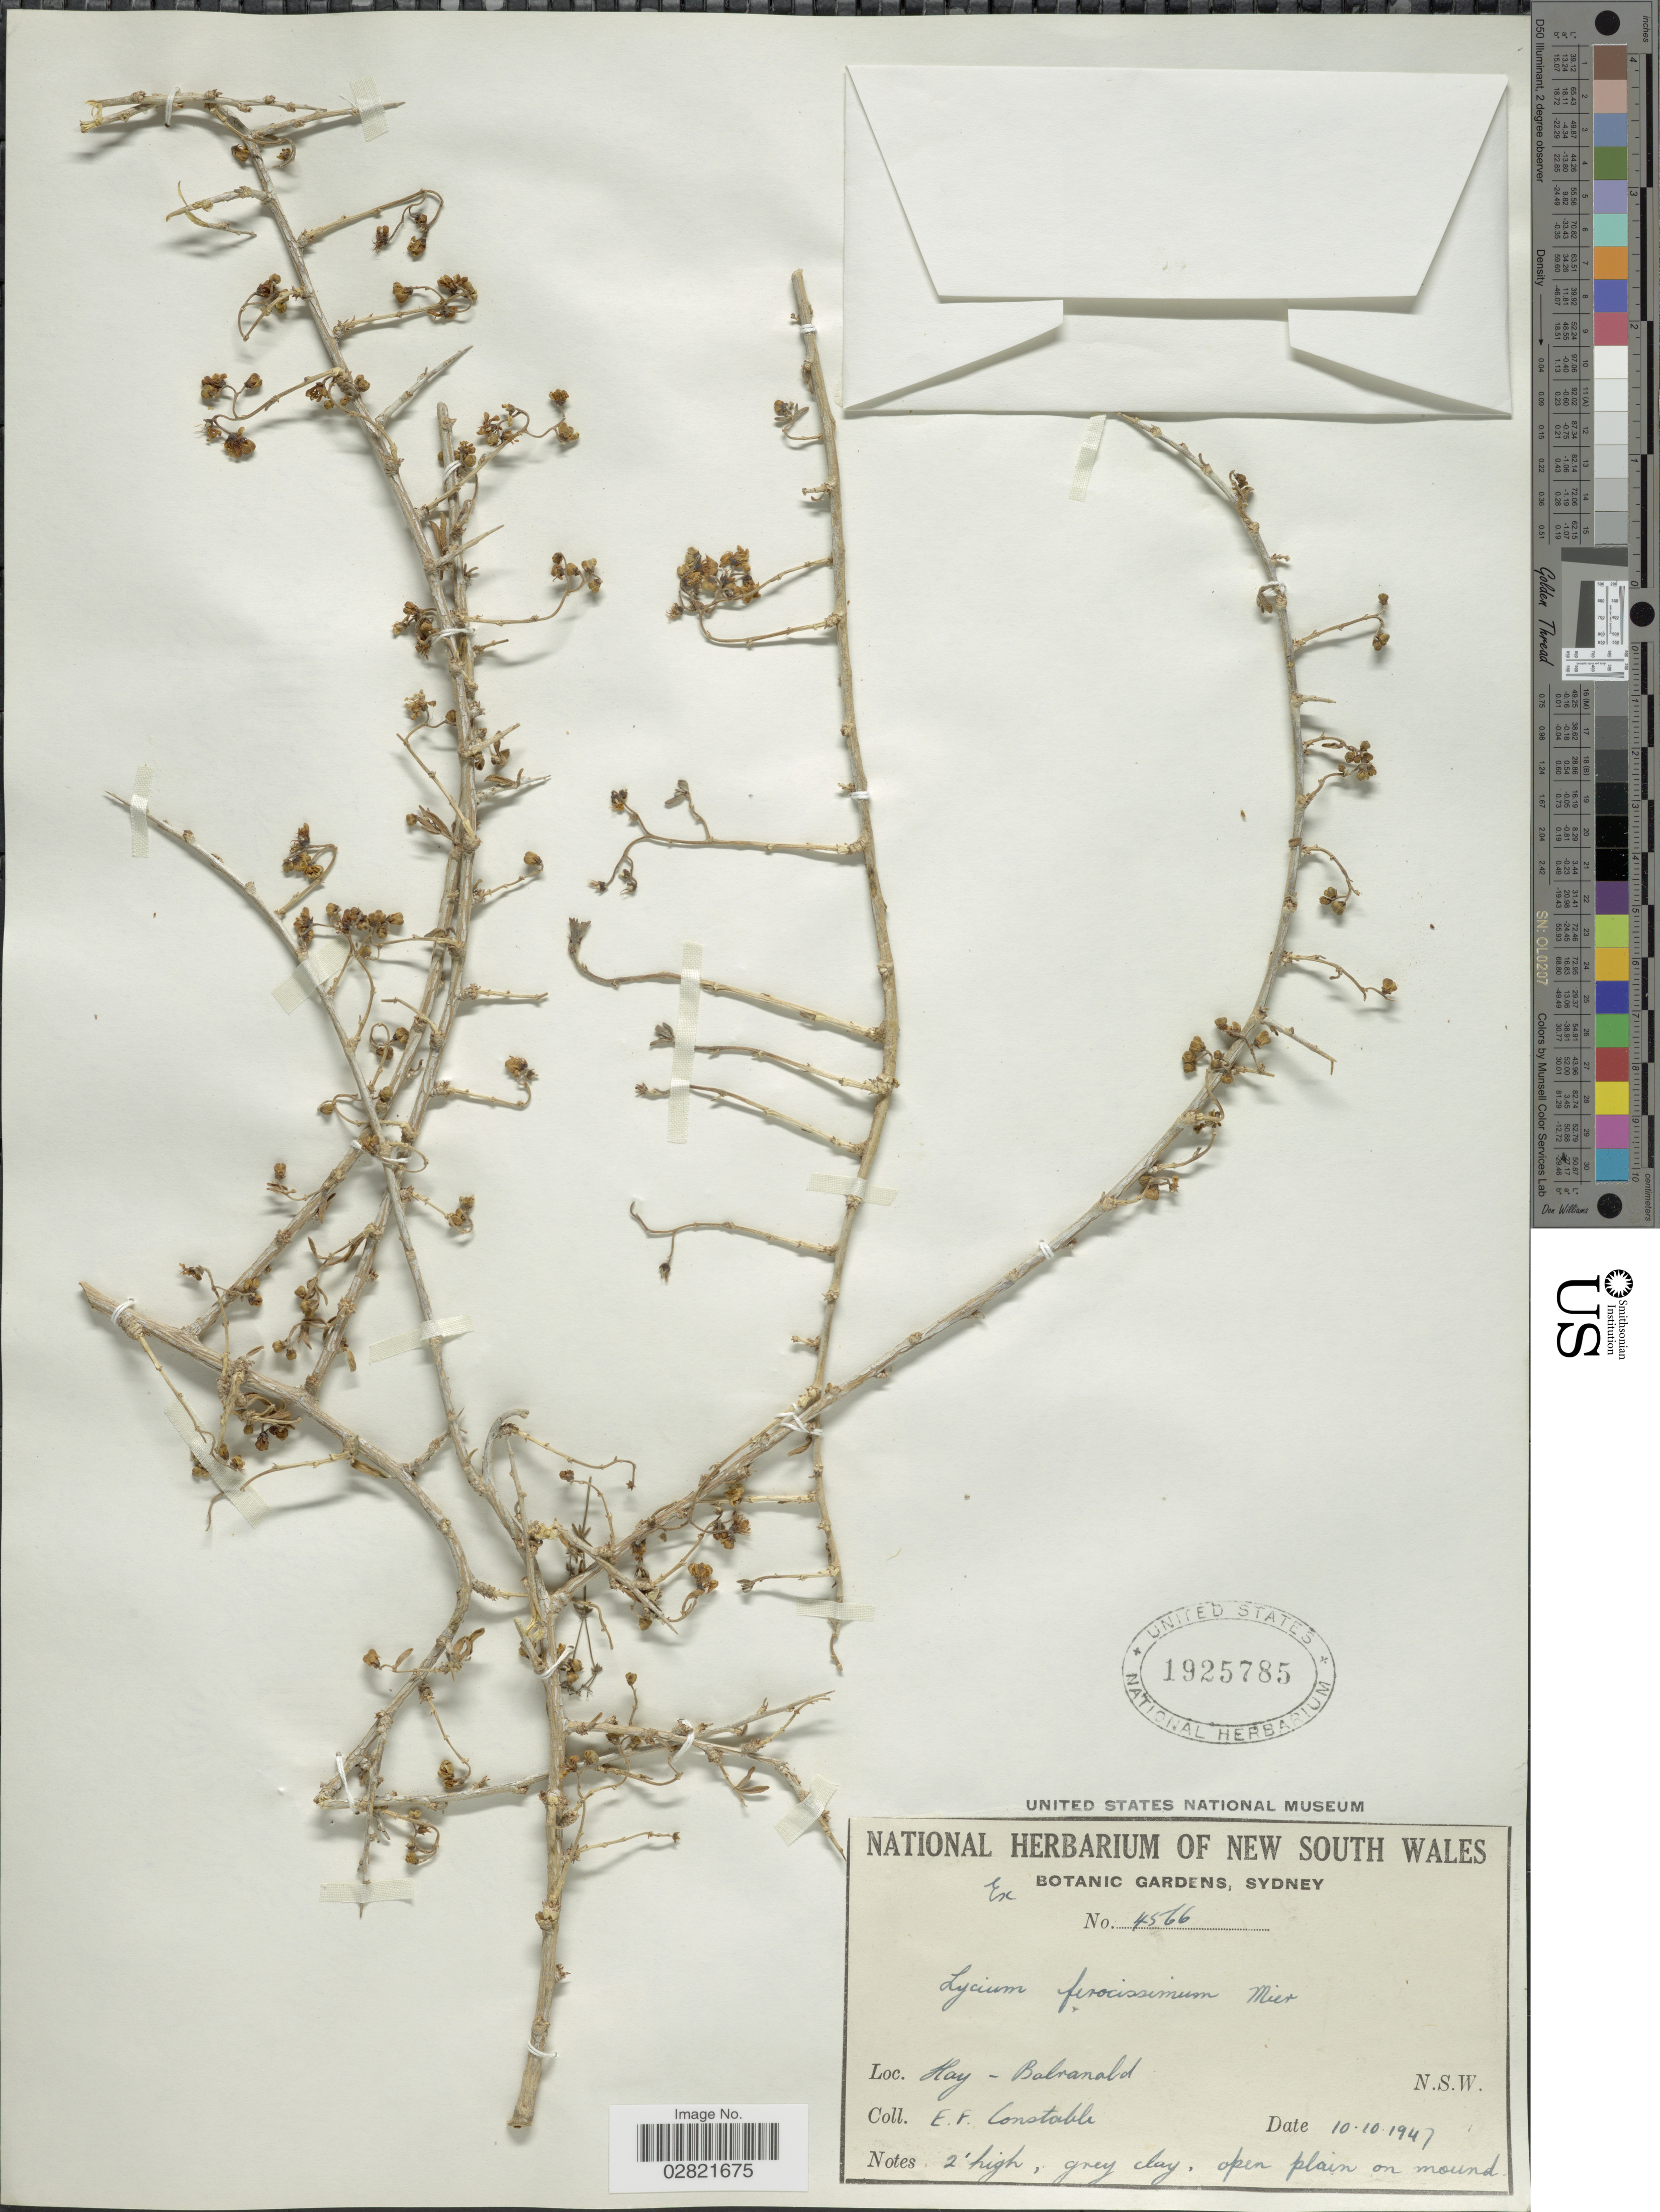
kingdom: Plantae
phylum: Tracheophyta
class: Magnoliopsida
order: Solanales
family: Solanaceae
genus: Lycium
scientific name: Lycium ferocissimum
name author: Miers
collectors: E. F. Constable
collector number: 4566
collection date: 1947-10-10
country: Australia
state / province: New South Wales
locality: Hay - Balranald. N. S. W.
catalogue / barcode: US 1925785